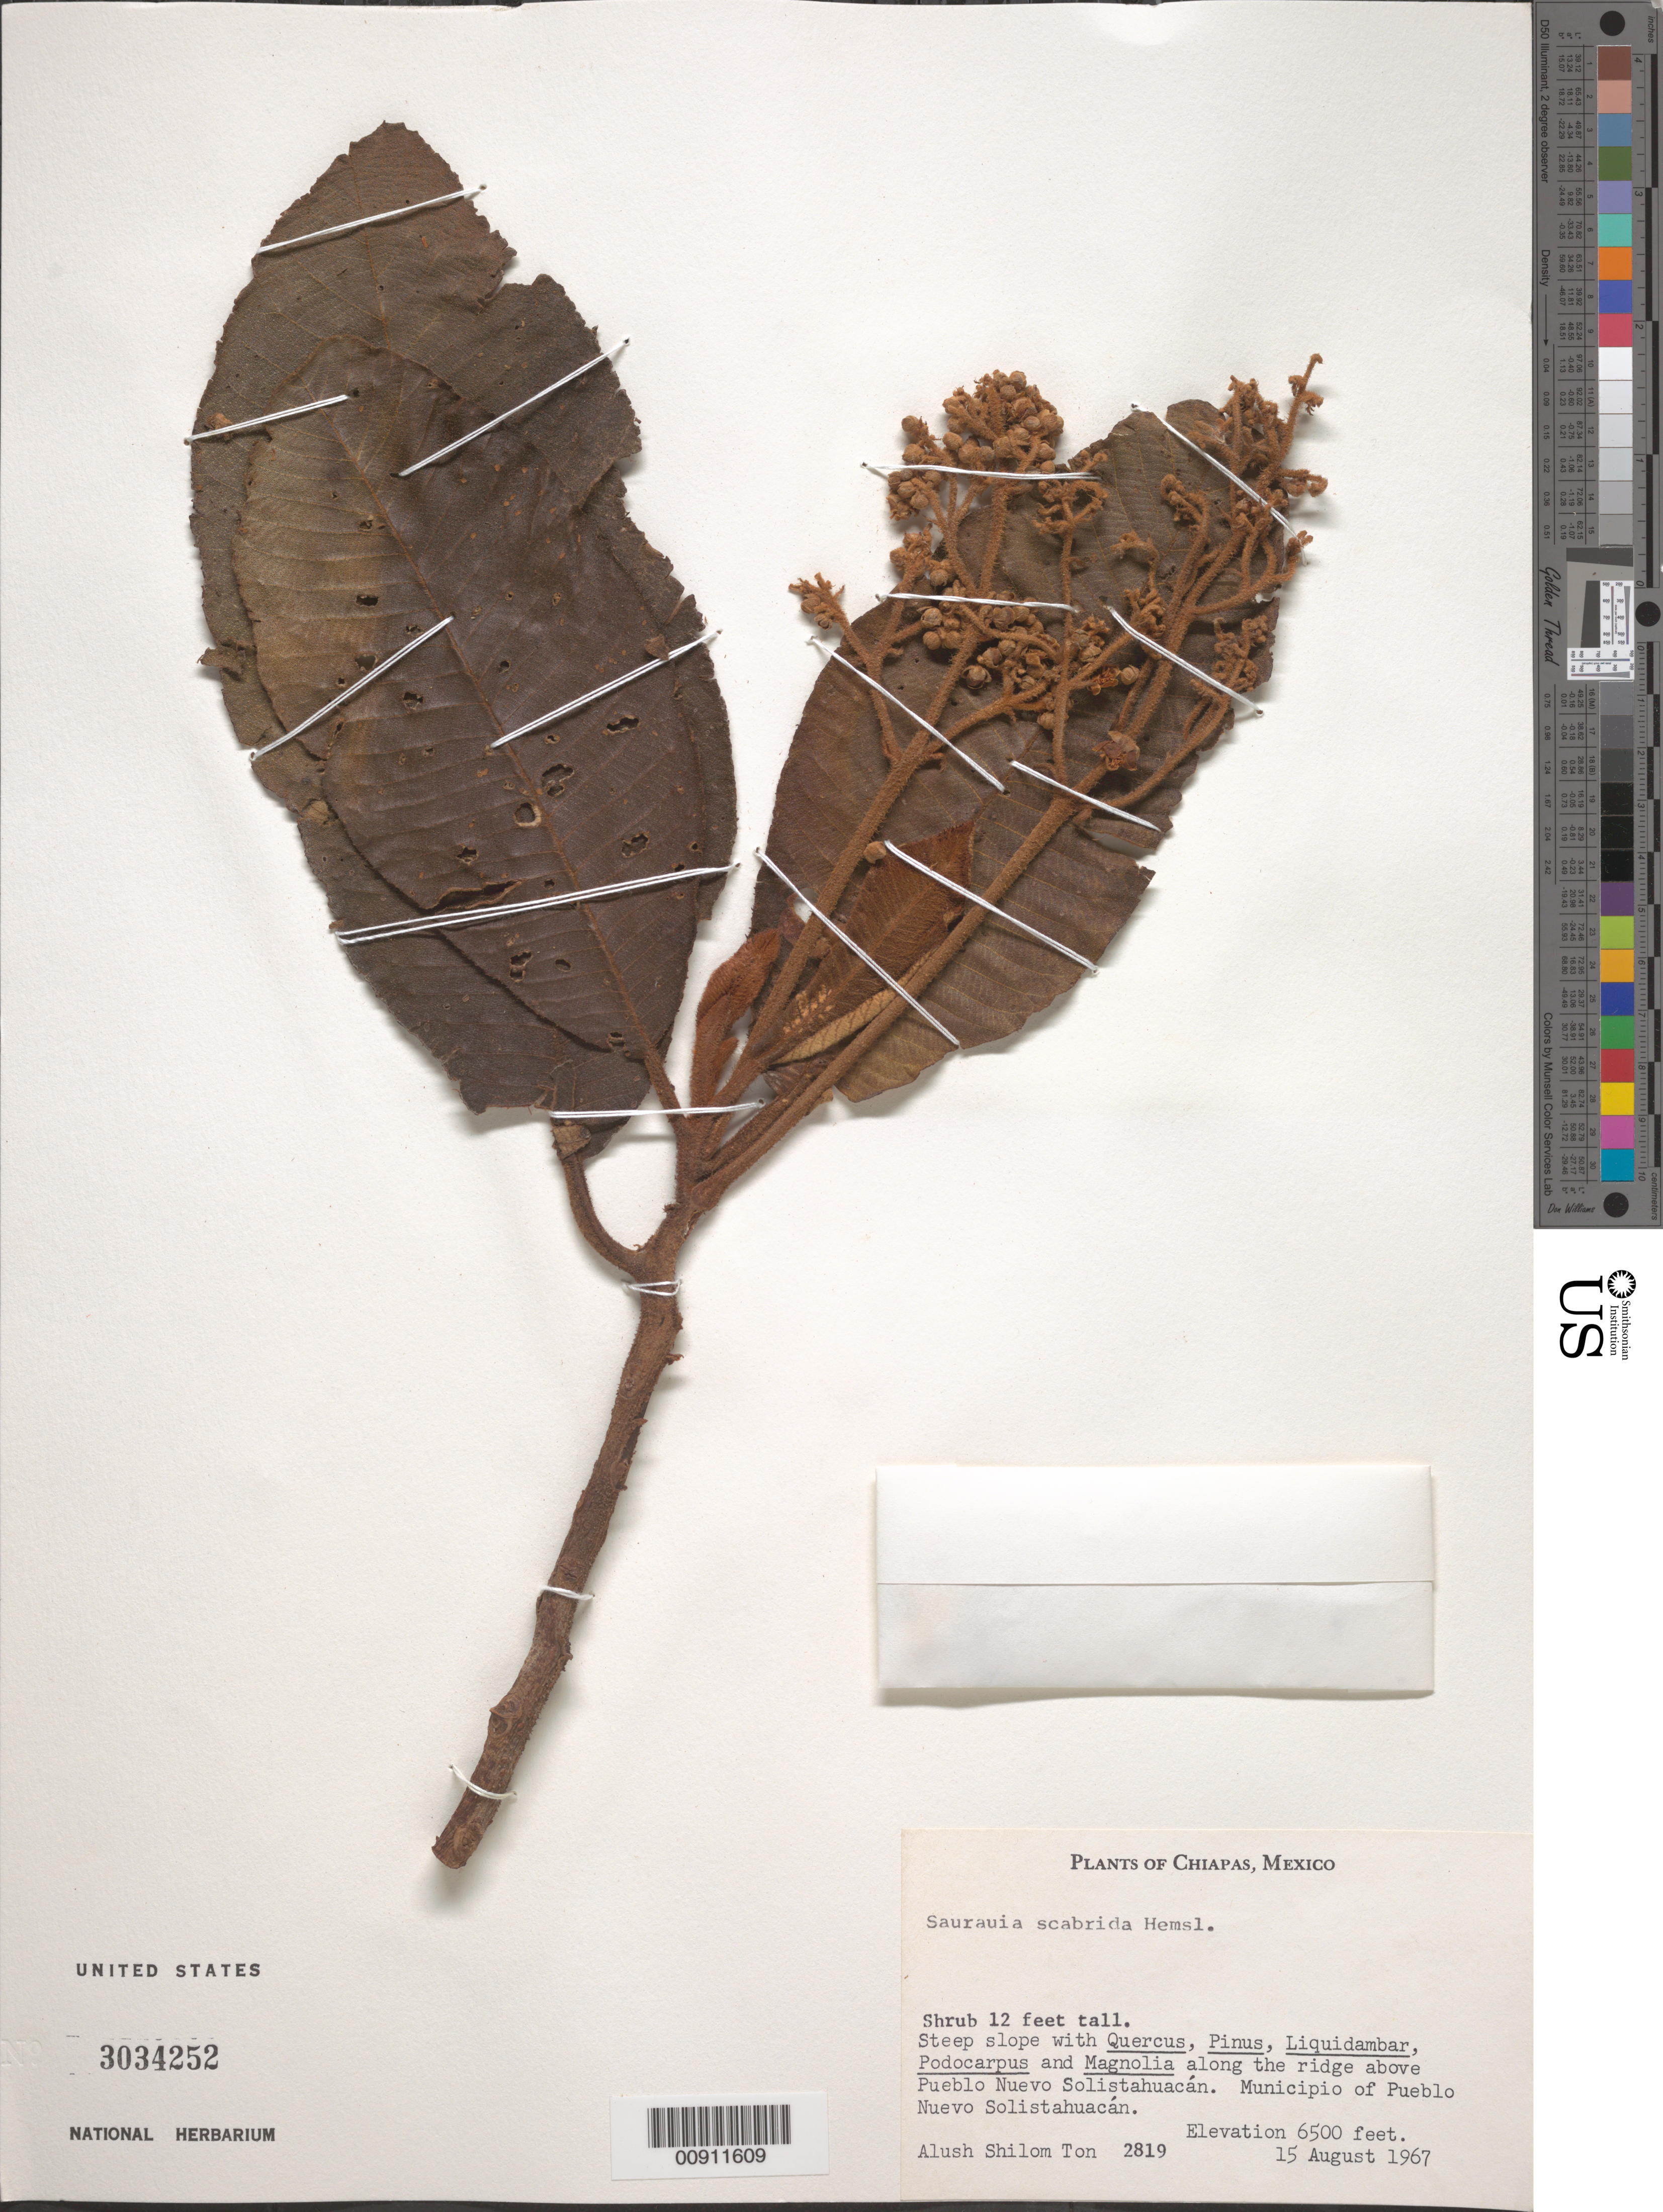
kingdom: Plantae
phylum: Tracheophyta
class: Magnoliopsida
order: Ericales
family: Actinidiaceae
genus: Saurauia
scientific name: Saurauia scabrida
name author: Hemsl.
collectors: A. Shilom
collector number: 2819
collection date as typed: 15 Aug 1967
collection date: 1967-08-15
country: Mexico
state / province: Chiapas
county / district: Pueblo Nuevo Solistahuacán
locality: Along the ridge above Pueblo Nuevo Solistahuacán. Municipio of Pueblo Nuevo Solistahuacán, Chiapas.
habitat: Steep slope with Quercus, Pinus, Liquidambar, Podocarpus and Magnolia.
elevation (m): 1981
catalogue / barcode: US 3034252